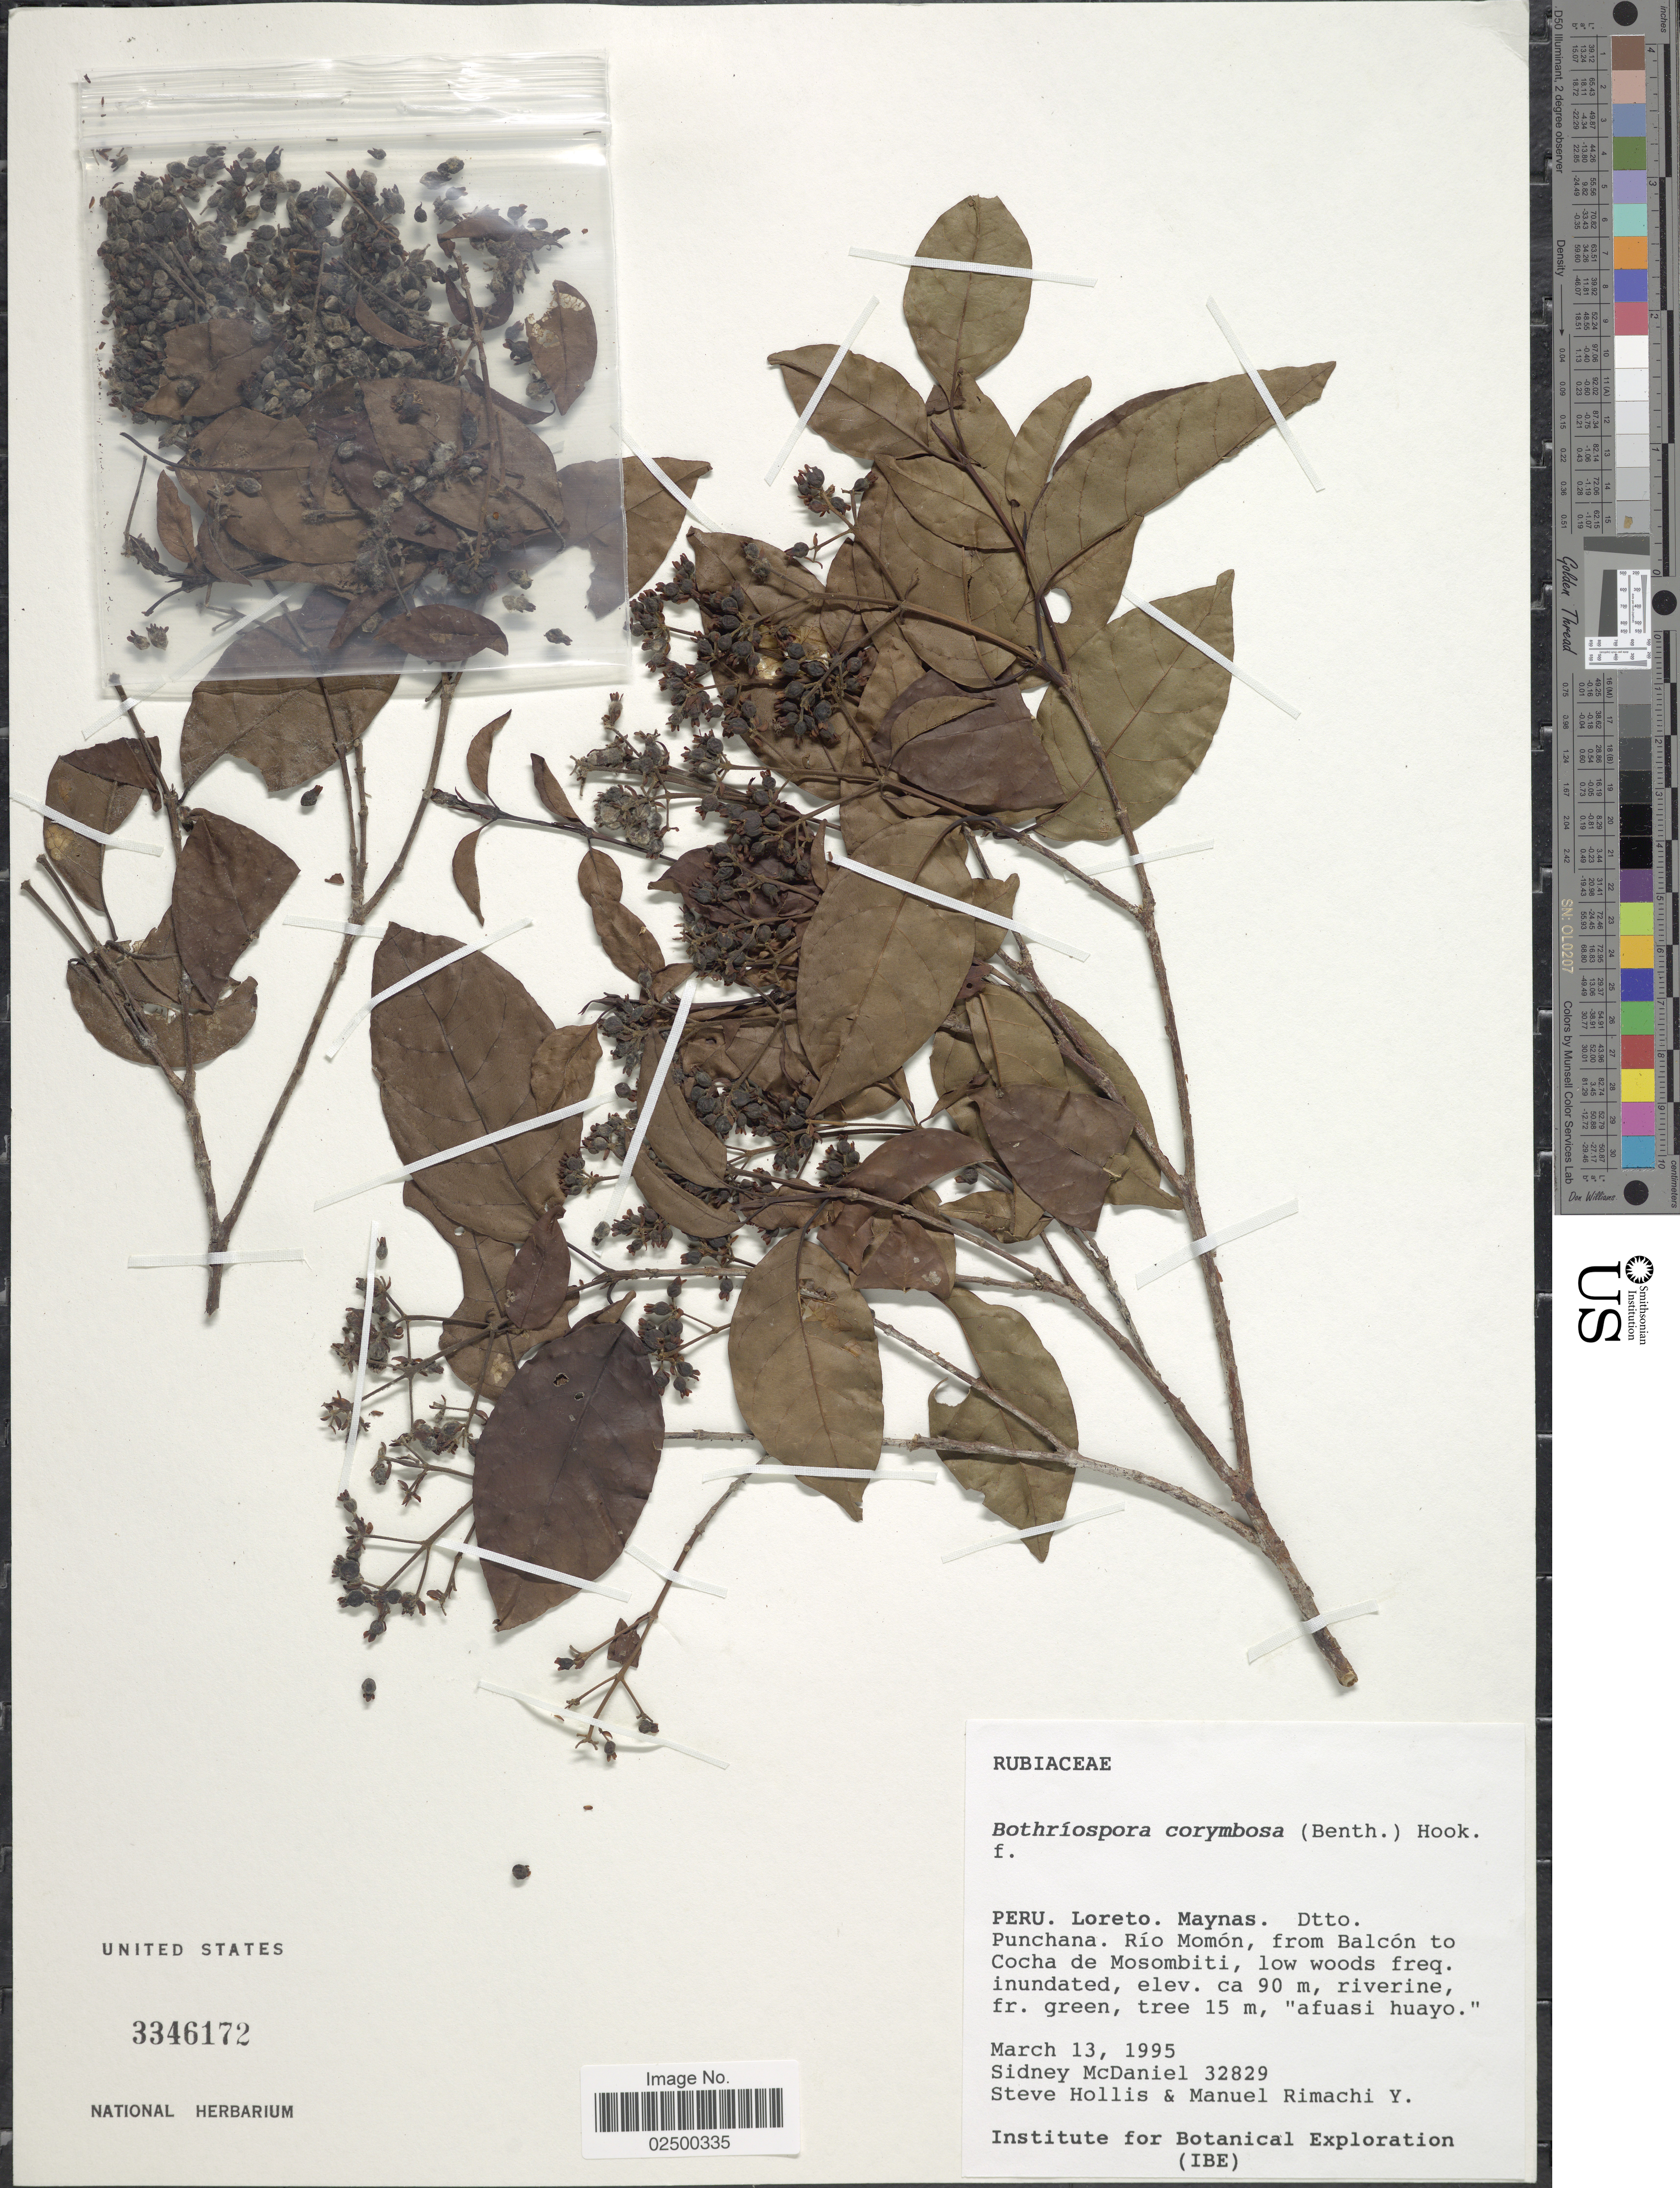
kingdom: Plantae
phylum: Tracheophyta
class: Magnoliopsida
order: Gentianales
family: Rubiaceae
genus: Bothriospora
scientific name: Bothriospora corymbosa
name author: (Benth.) Hook. f.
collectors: S. McDaniel, S. Hollis & M. Rimachi Y.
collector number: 32829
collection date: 1995-03-13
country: Peru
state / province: Loreto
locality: Maynas, Dtto. Punchana, Rio Momon, from Balcon to Cohcha de Mosombiti, riverine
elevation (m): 90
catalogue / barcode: US 3346172